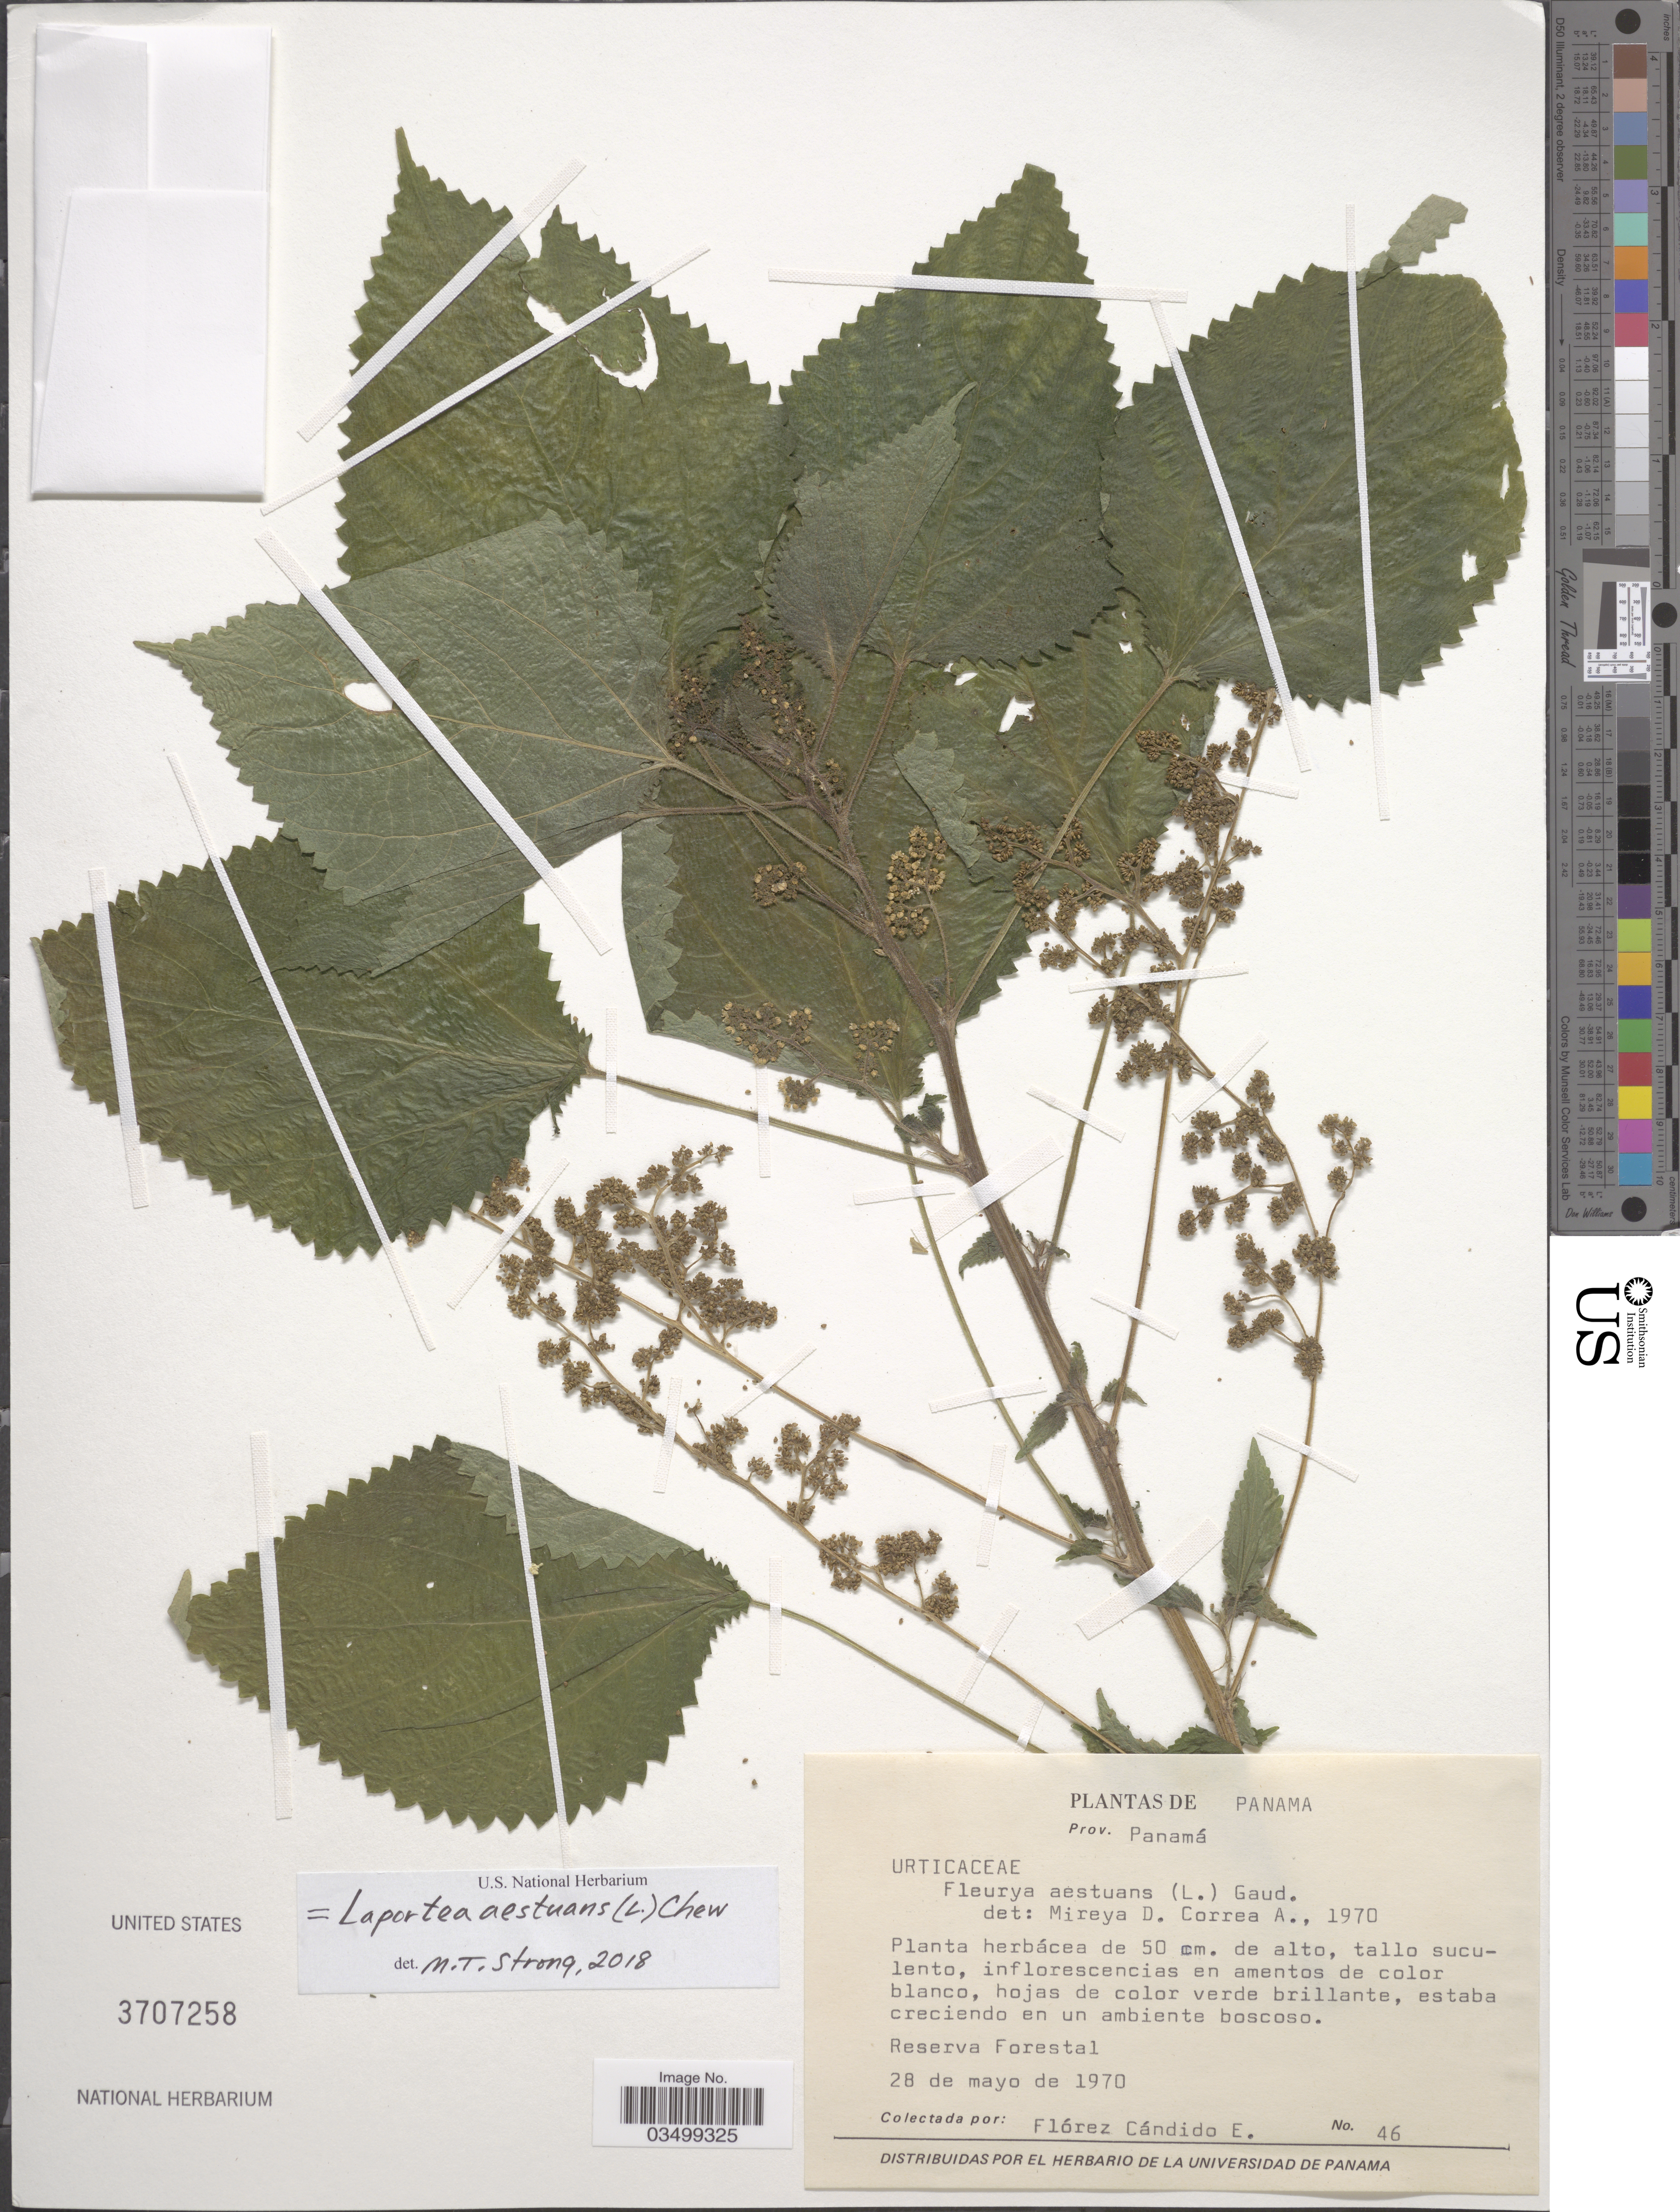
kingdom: Plantae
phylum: Tracheophyta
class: Magnoliopsida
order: Rosales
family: Urticaceae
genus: Laportea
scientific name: Laportea aestuans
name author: (L.) Chew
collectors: F. Cándido E.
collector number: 46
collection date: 1970-05-28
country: Panama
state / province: Panamá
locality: Reserva Forestal.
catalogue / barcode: US 3707258